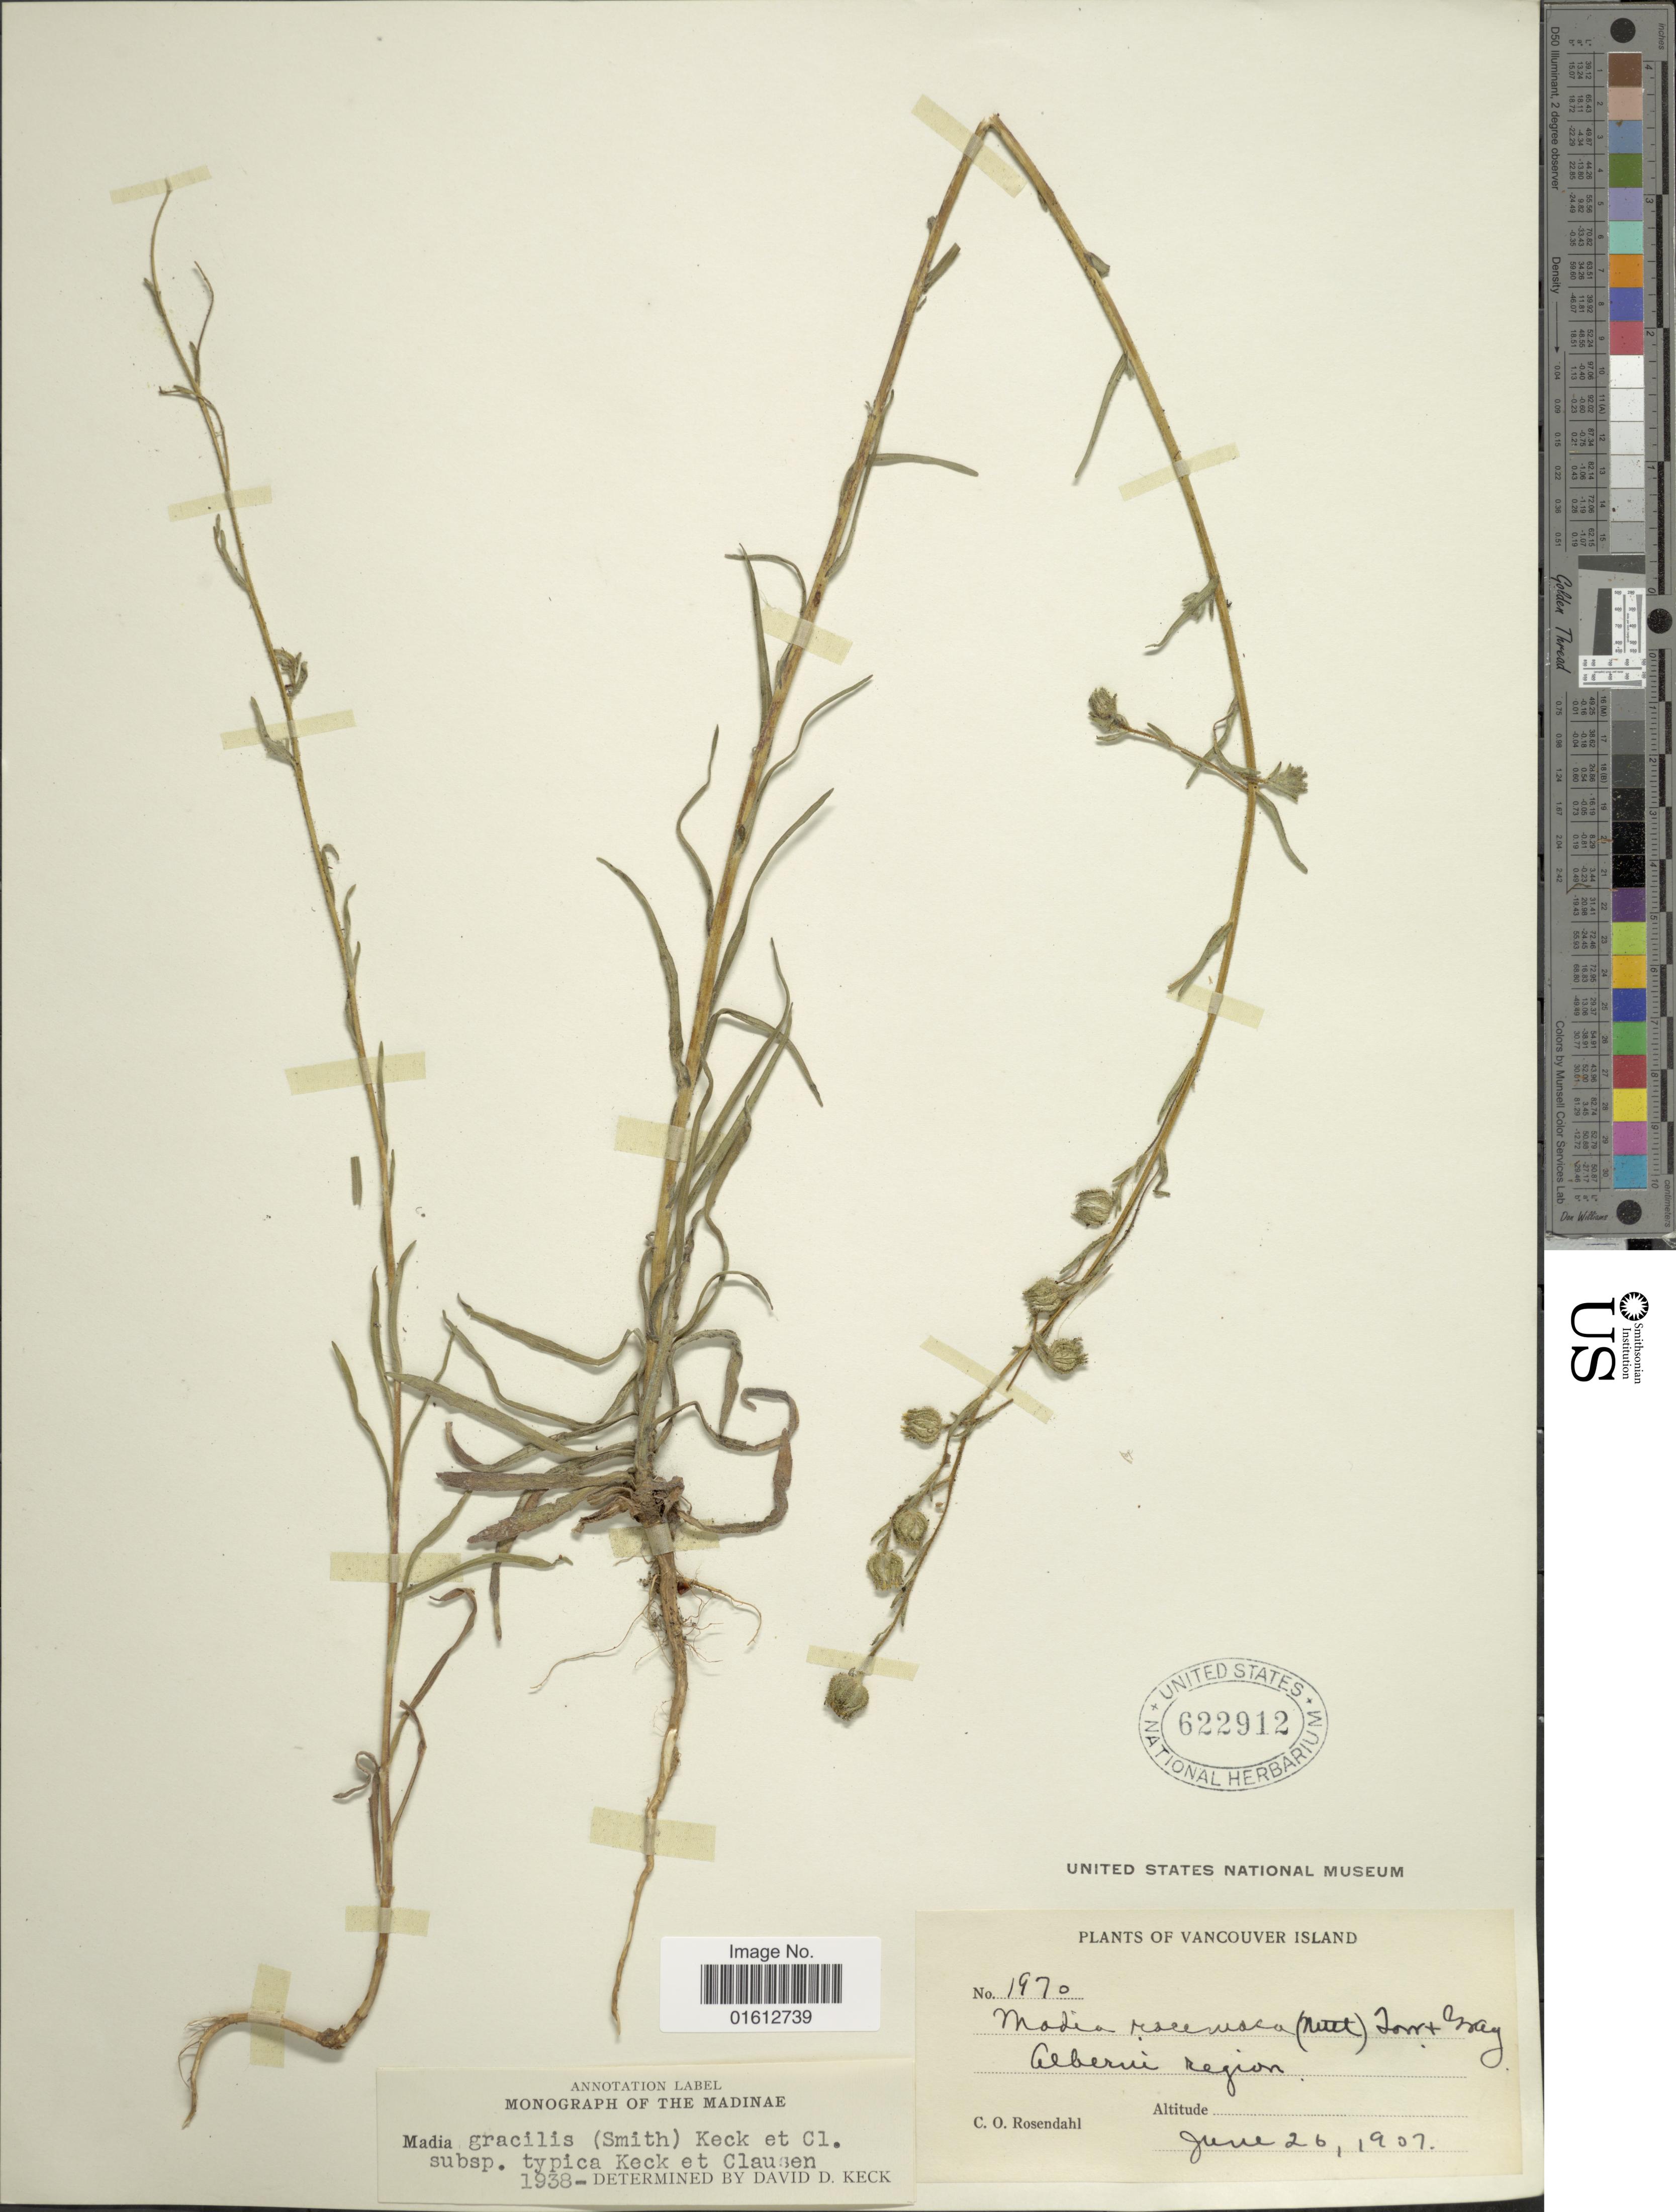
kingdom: Plantae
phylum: Tracheophyta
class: Magnoliopsida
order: Asterales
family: Asteraceae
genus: Madia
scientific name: Madia gracilis subsp. gracilis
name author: (Sm.) D.D. Keck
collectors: C. O. Rosendahl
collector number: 1970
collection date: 1907-06-26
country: Canada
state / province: British Columbia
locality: Vancouver Island. Alberni region.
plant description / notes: No precise locality correction needed.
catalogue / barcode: US 622912